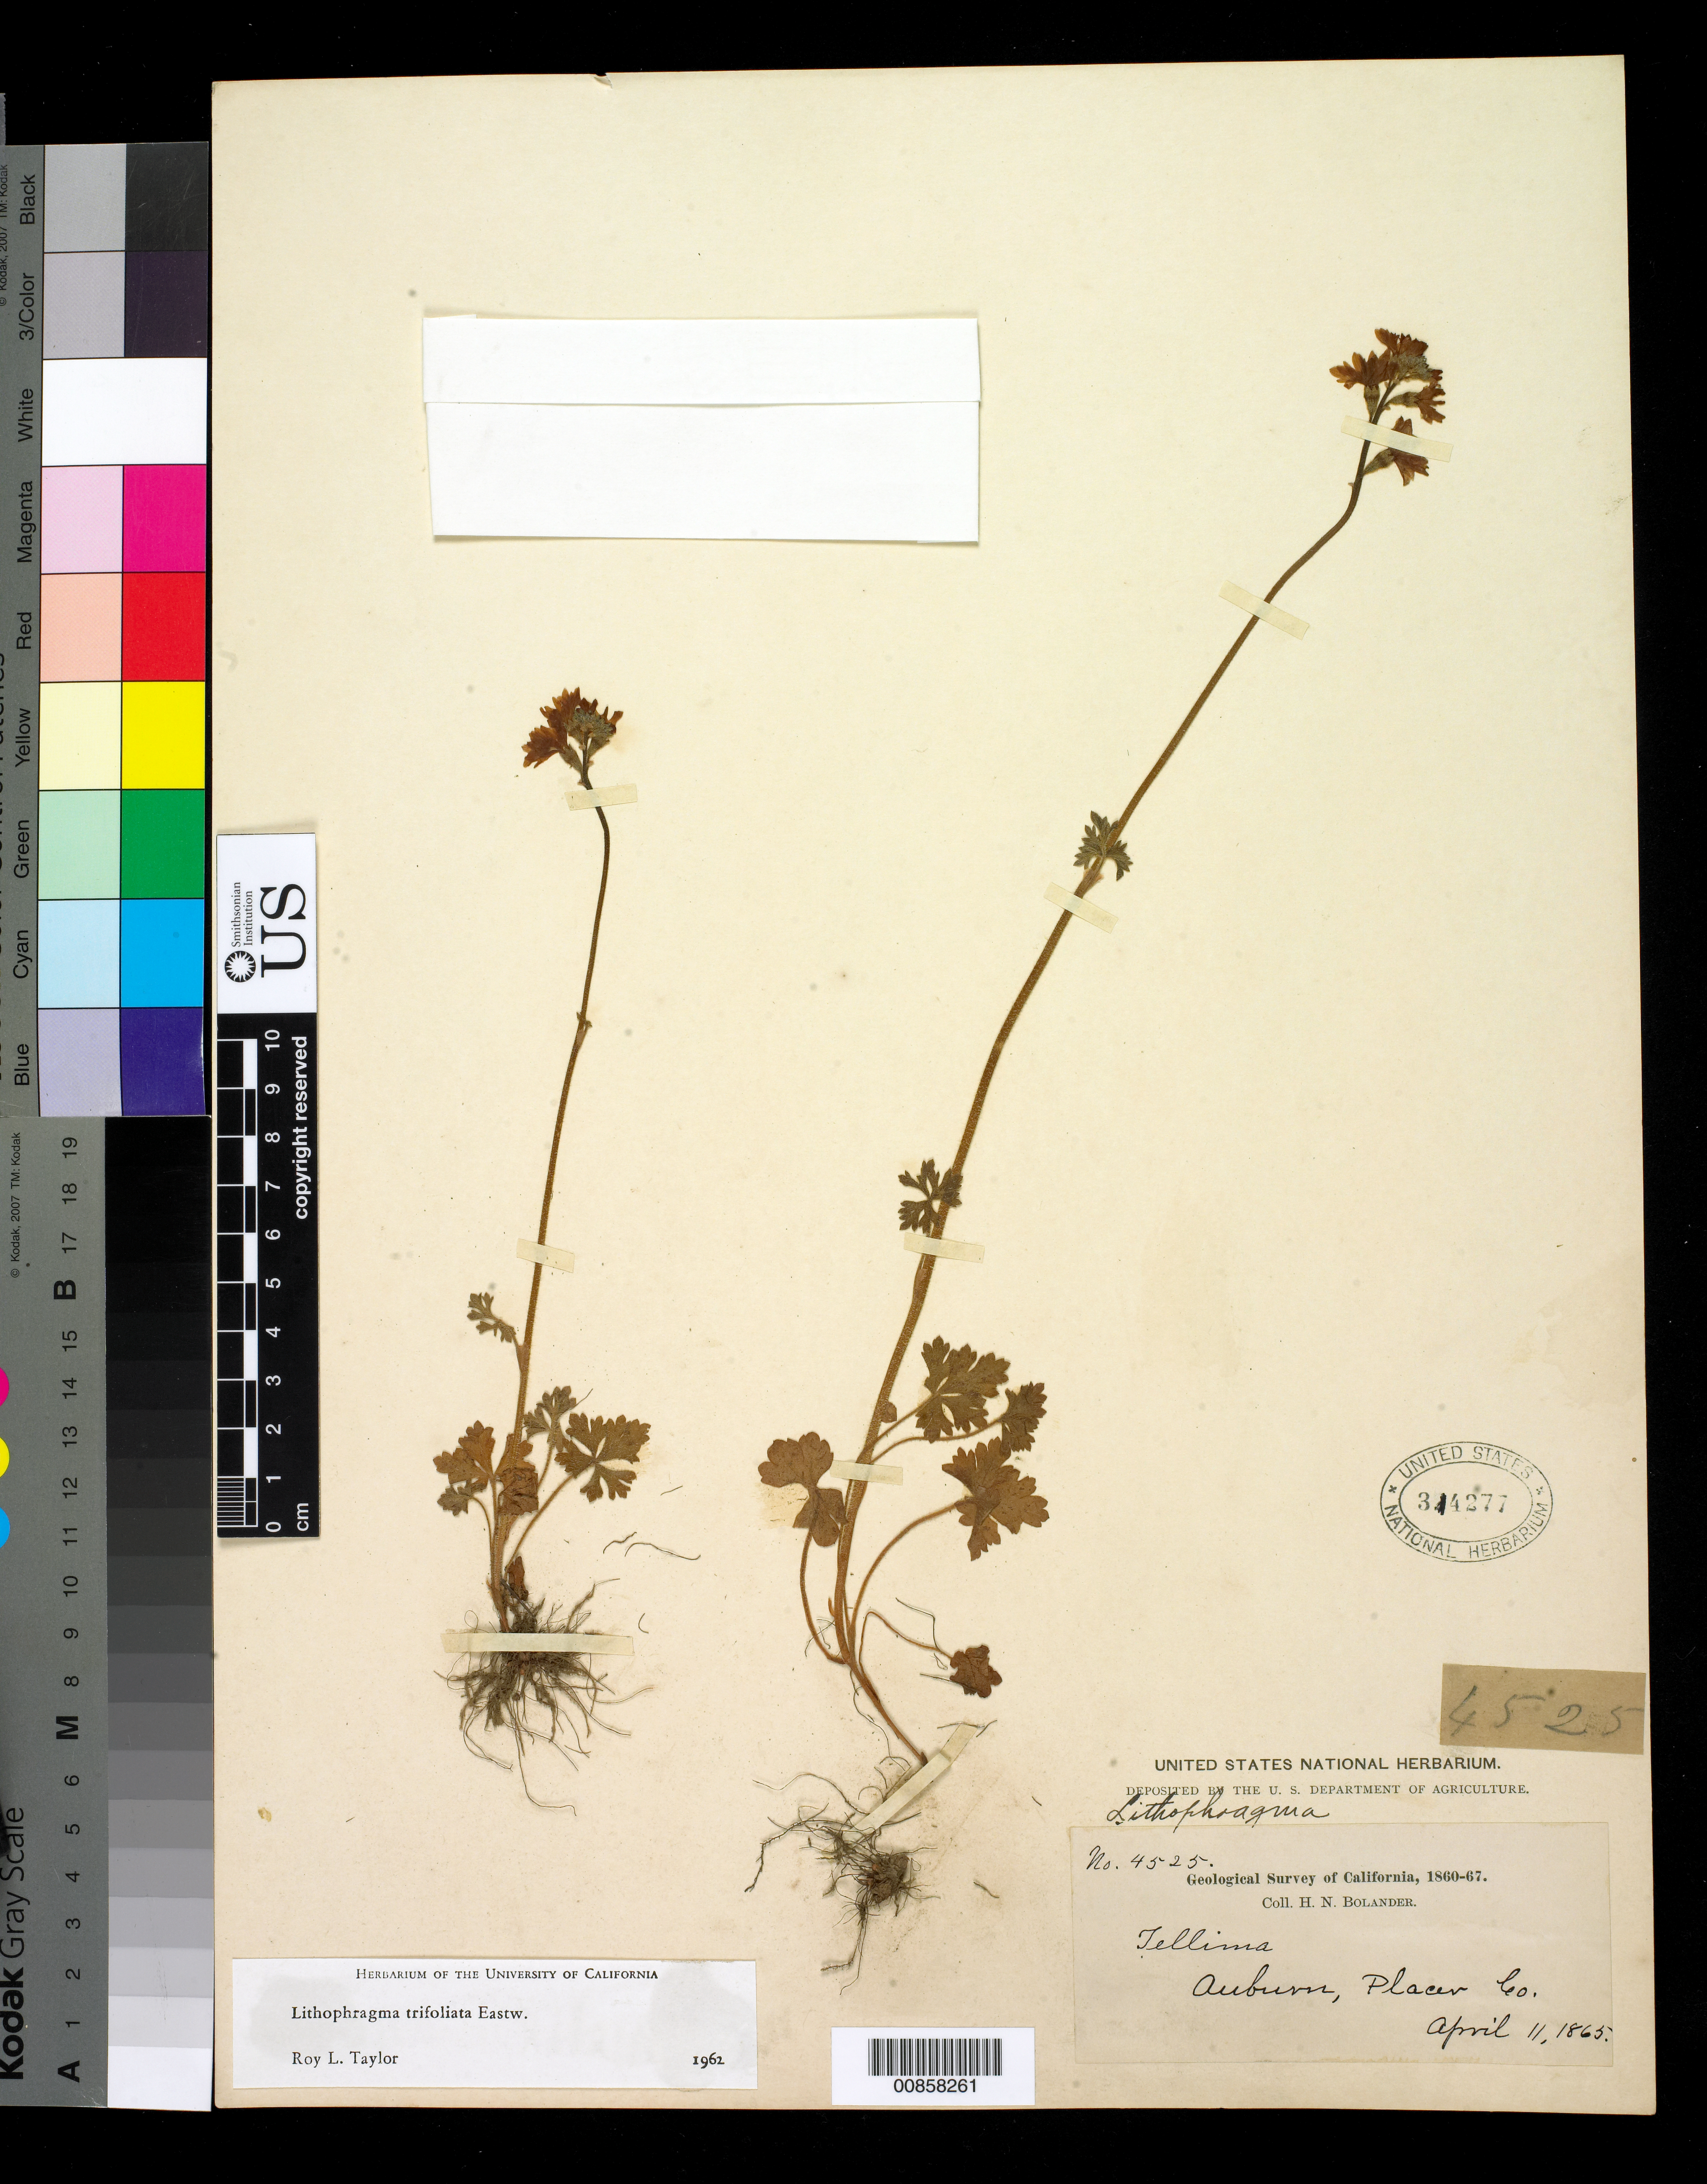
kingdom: Plantae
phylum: Tracheophyta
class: Magnoliopsida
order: Saxifragales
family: Saxifragaceae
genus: Lithophragma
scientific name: Lithophragma trifoliatum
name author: Eastw.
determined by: Taylor, R. L.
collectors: H. Bolander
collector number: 4525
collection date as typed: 11 Apr 1865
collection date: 1865-04-11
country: United States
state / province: California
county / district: Placer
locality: Auburn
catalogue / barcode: US 314277